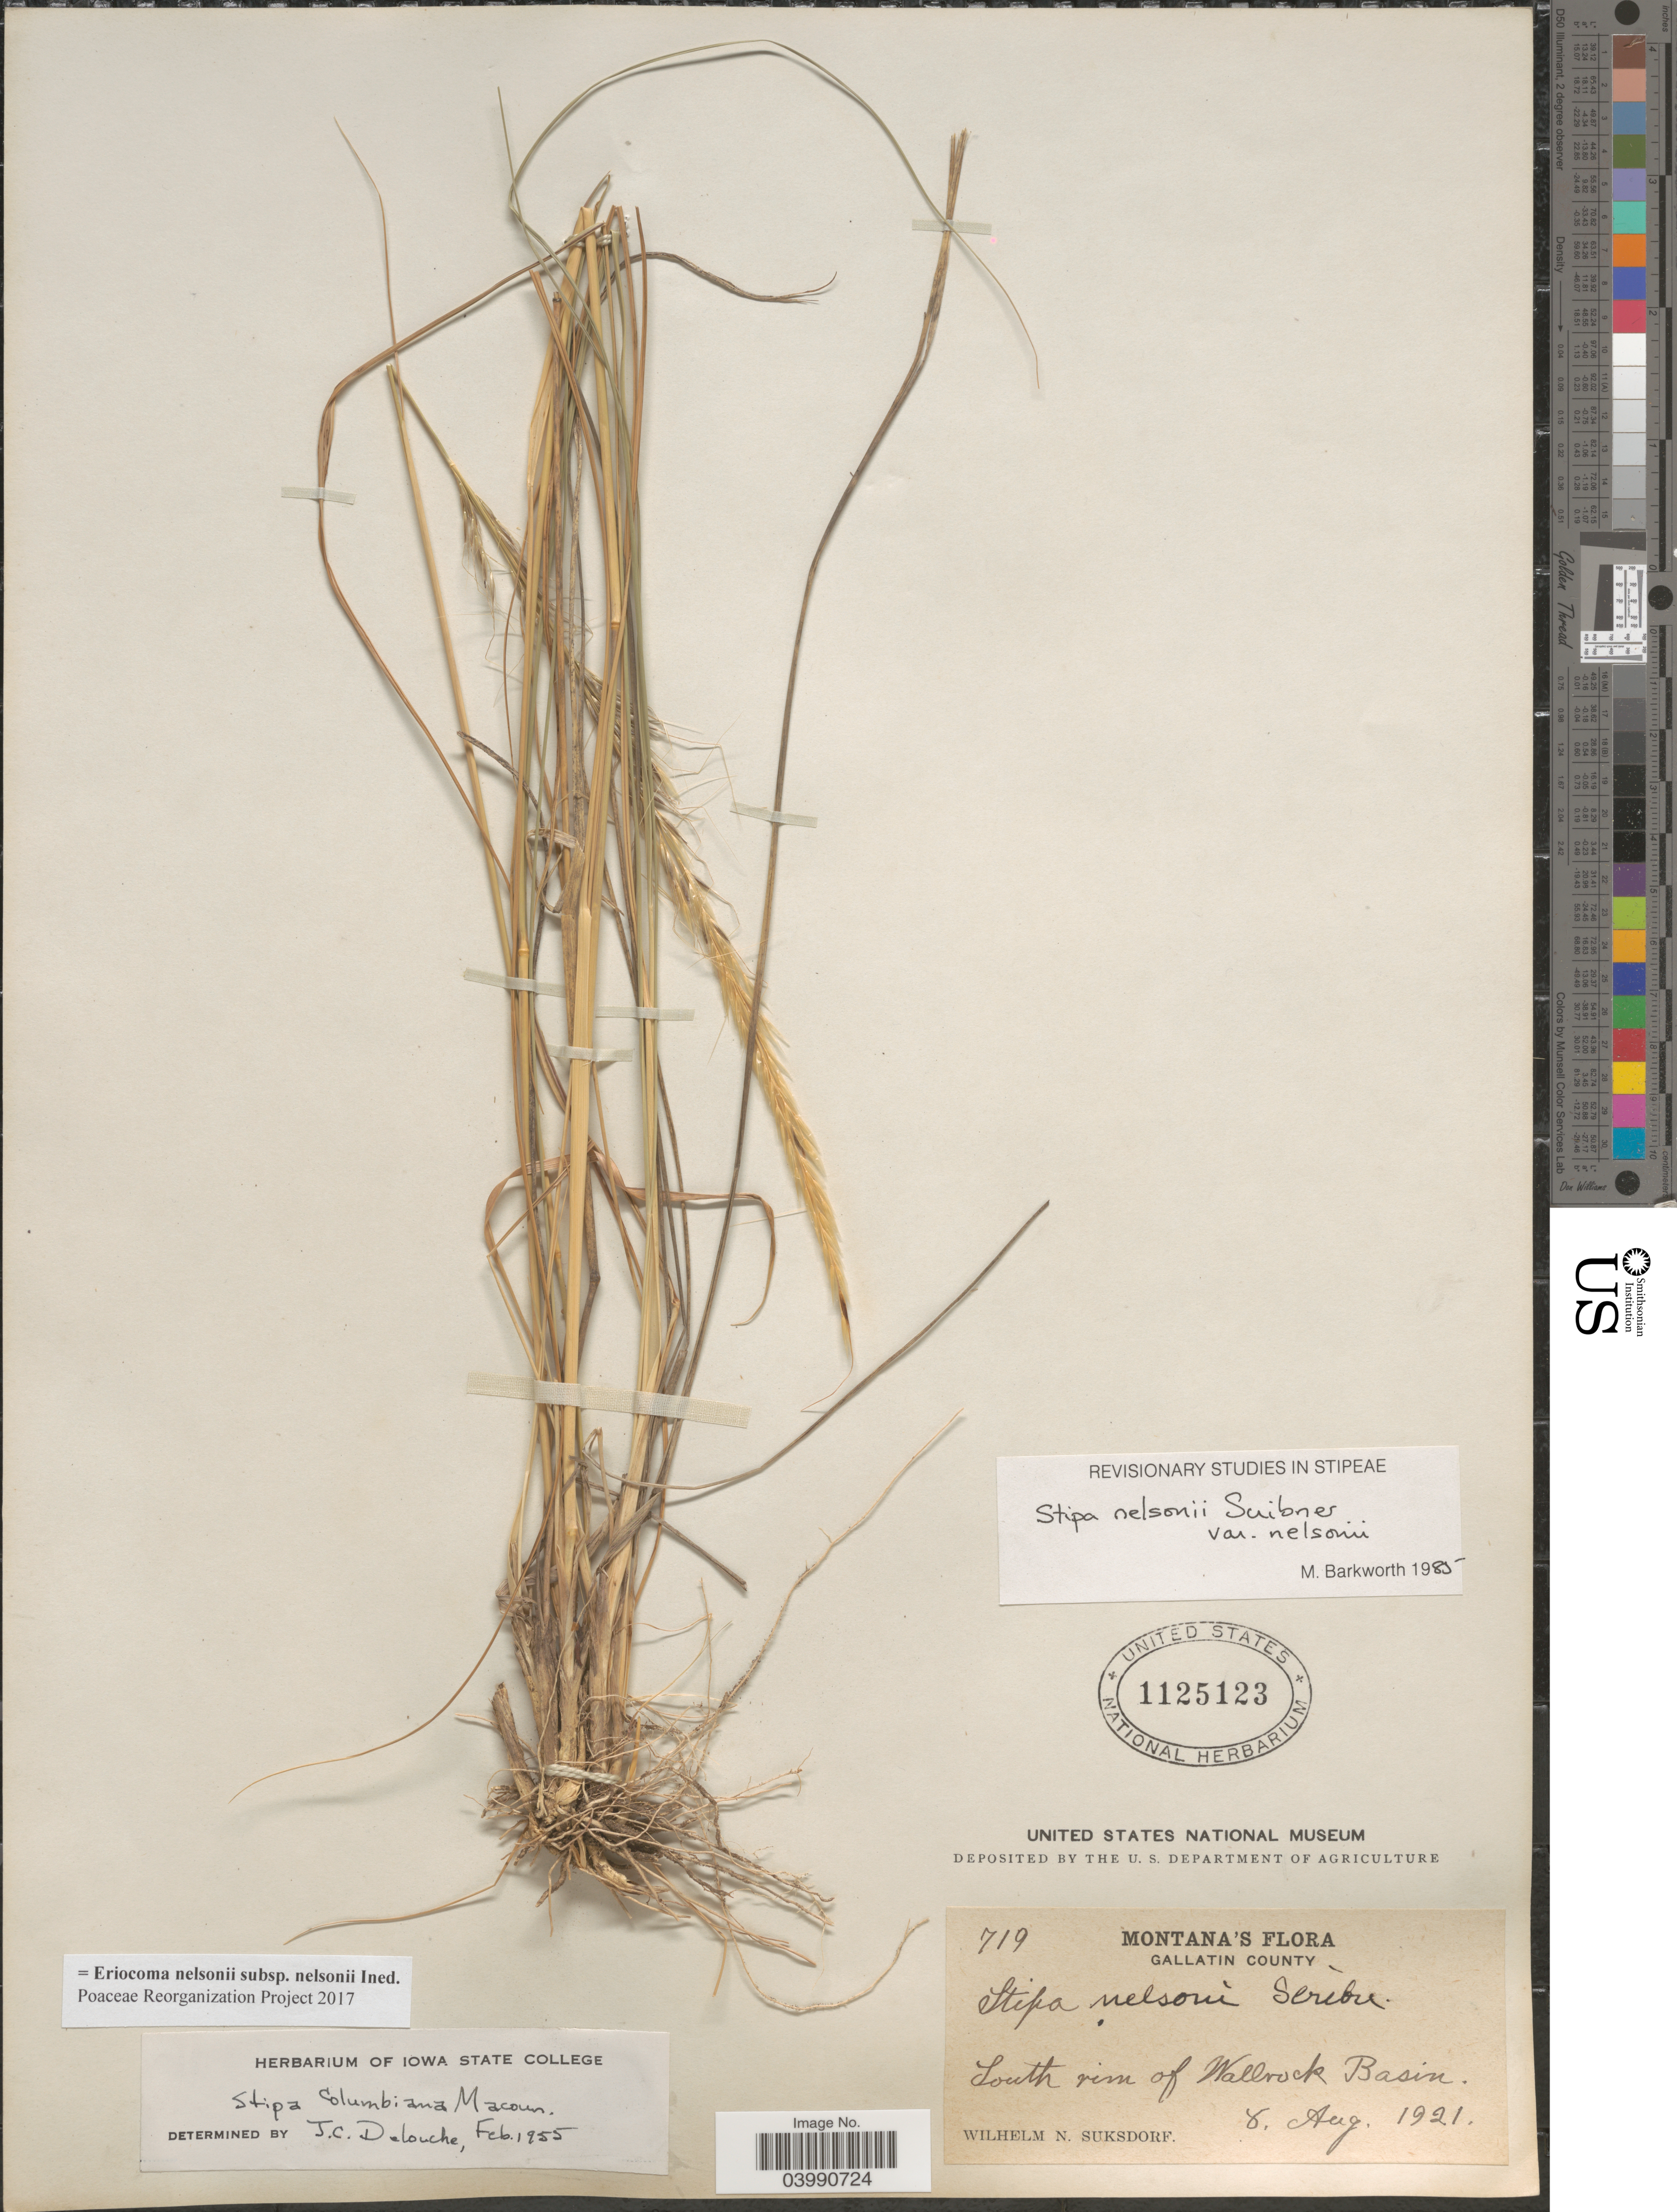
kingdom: Plantae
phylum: Tracheophyta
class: Liliopsida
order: Poales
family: Poaceae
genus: Eriocoma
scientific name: Eriocoma nelsonii subsp. nelsonii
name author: (Scribn.) Romasch.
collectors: W. N. Suksdorf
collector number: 719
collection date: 1921-08-08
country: United States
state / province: Montana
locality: Gallatin County. South rim of Wallrock Basin.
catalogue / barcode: US 1125123